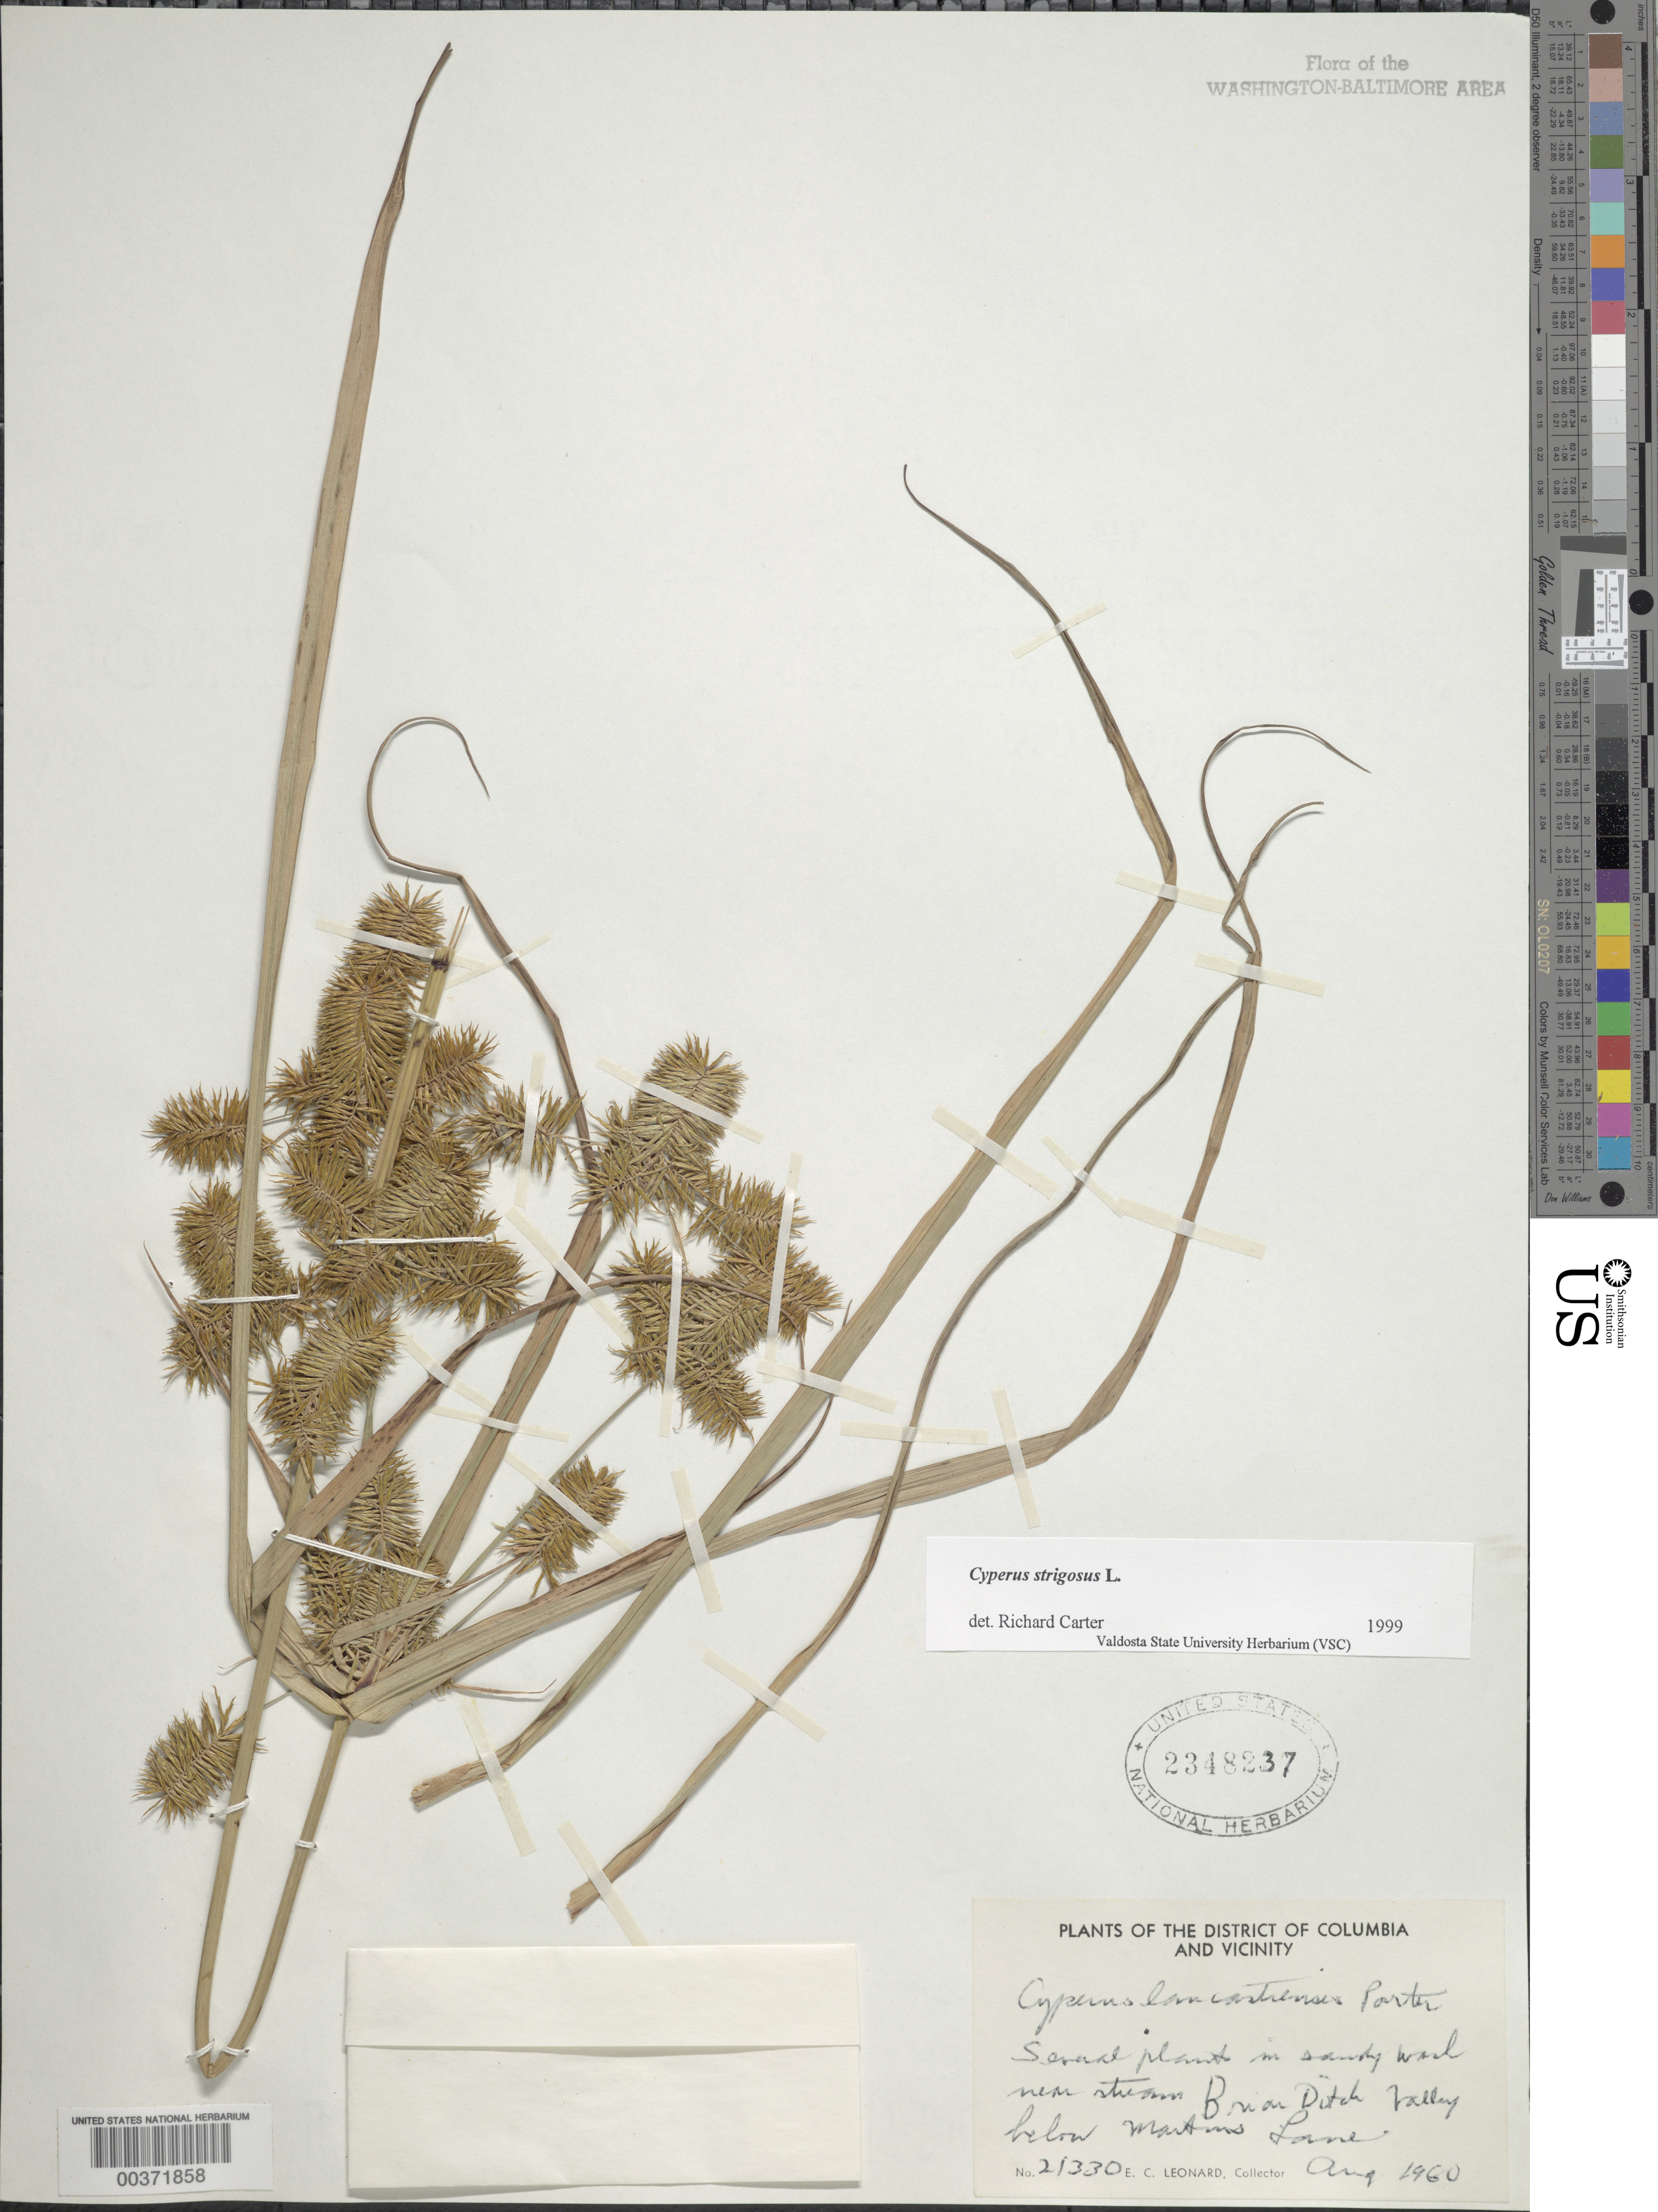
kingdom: Plantae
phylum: Tracheophyta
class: Liliopsida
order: Poales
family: Cyperaceae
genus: Cyperus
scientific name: Cyperus strigosus L.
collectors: E. C. Leonard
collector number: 21330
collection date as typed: Aug 1960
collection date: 1960-08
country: United States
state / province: Maryland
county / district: Prince George's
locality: Briar Ditch Valley, below Martins Lane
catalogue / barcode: US 2348237